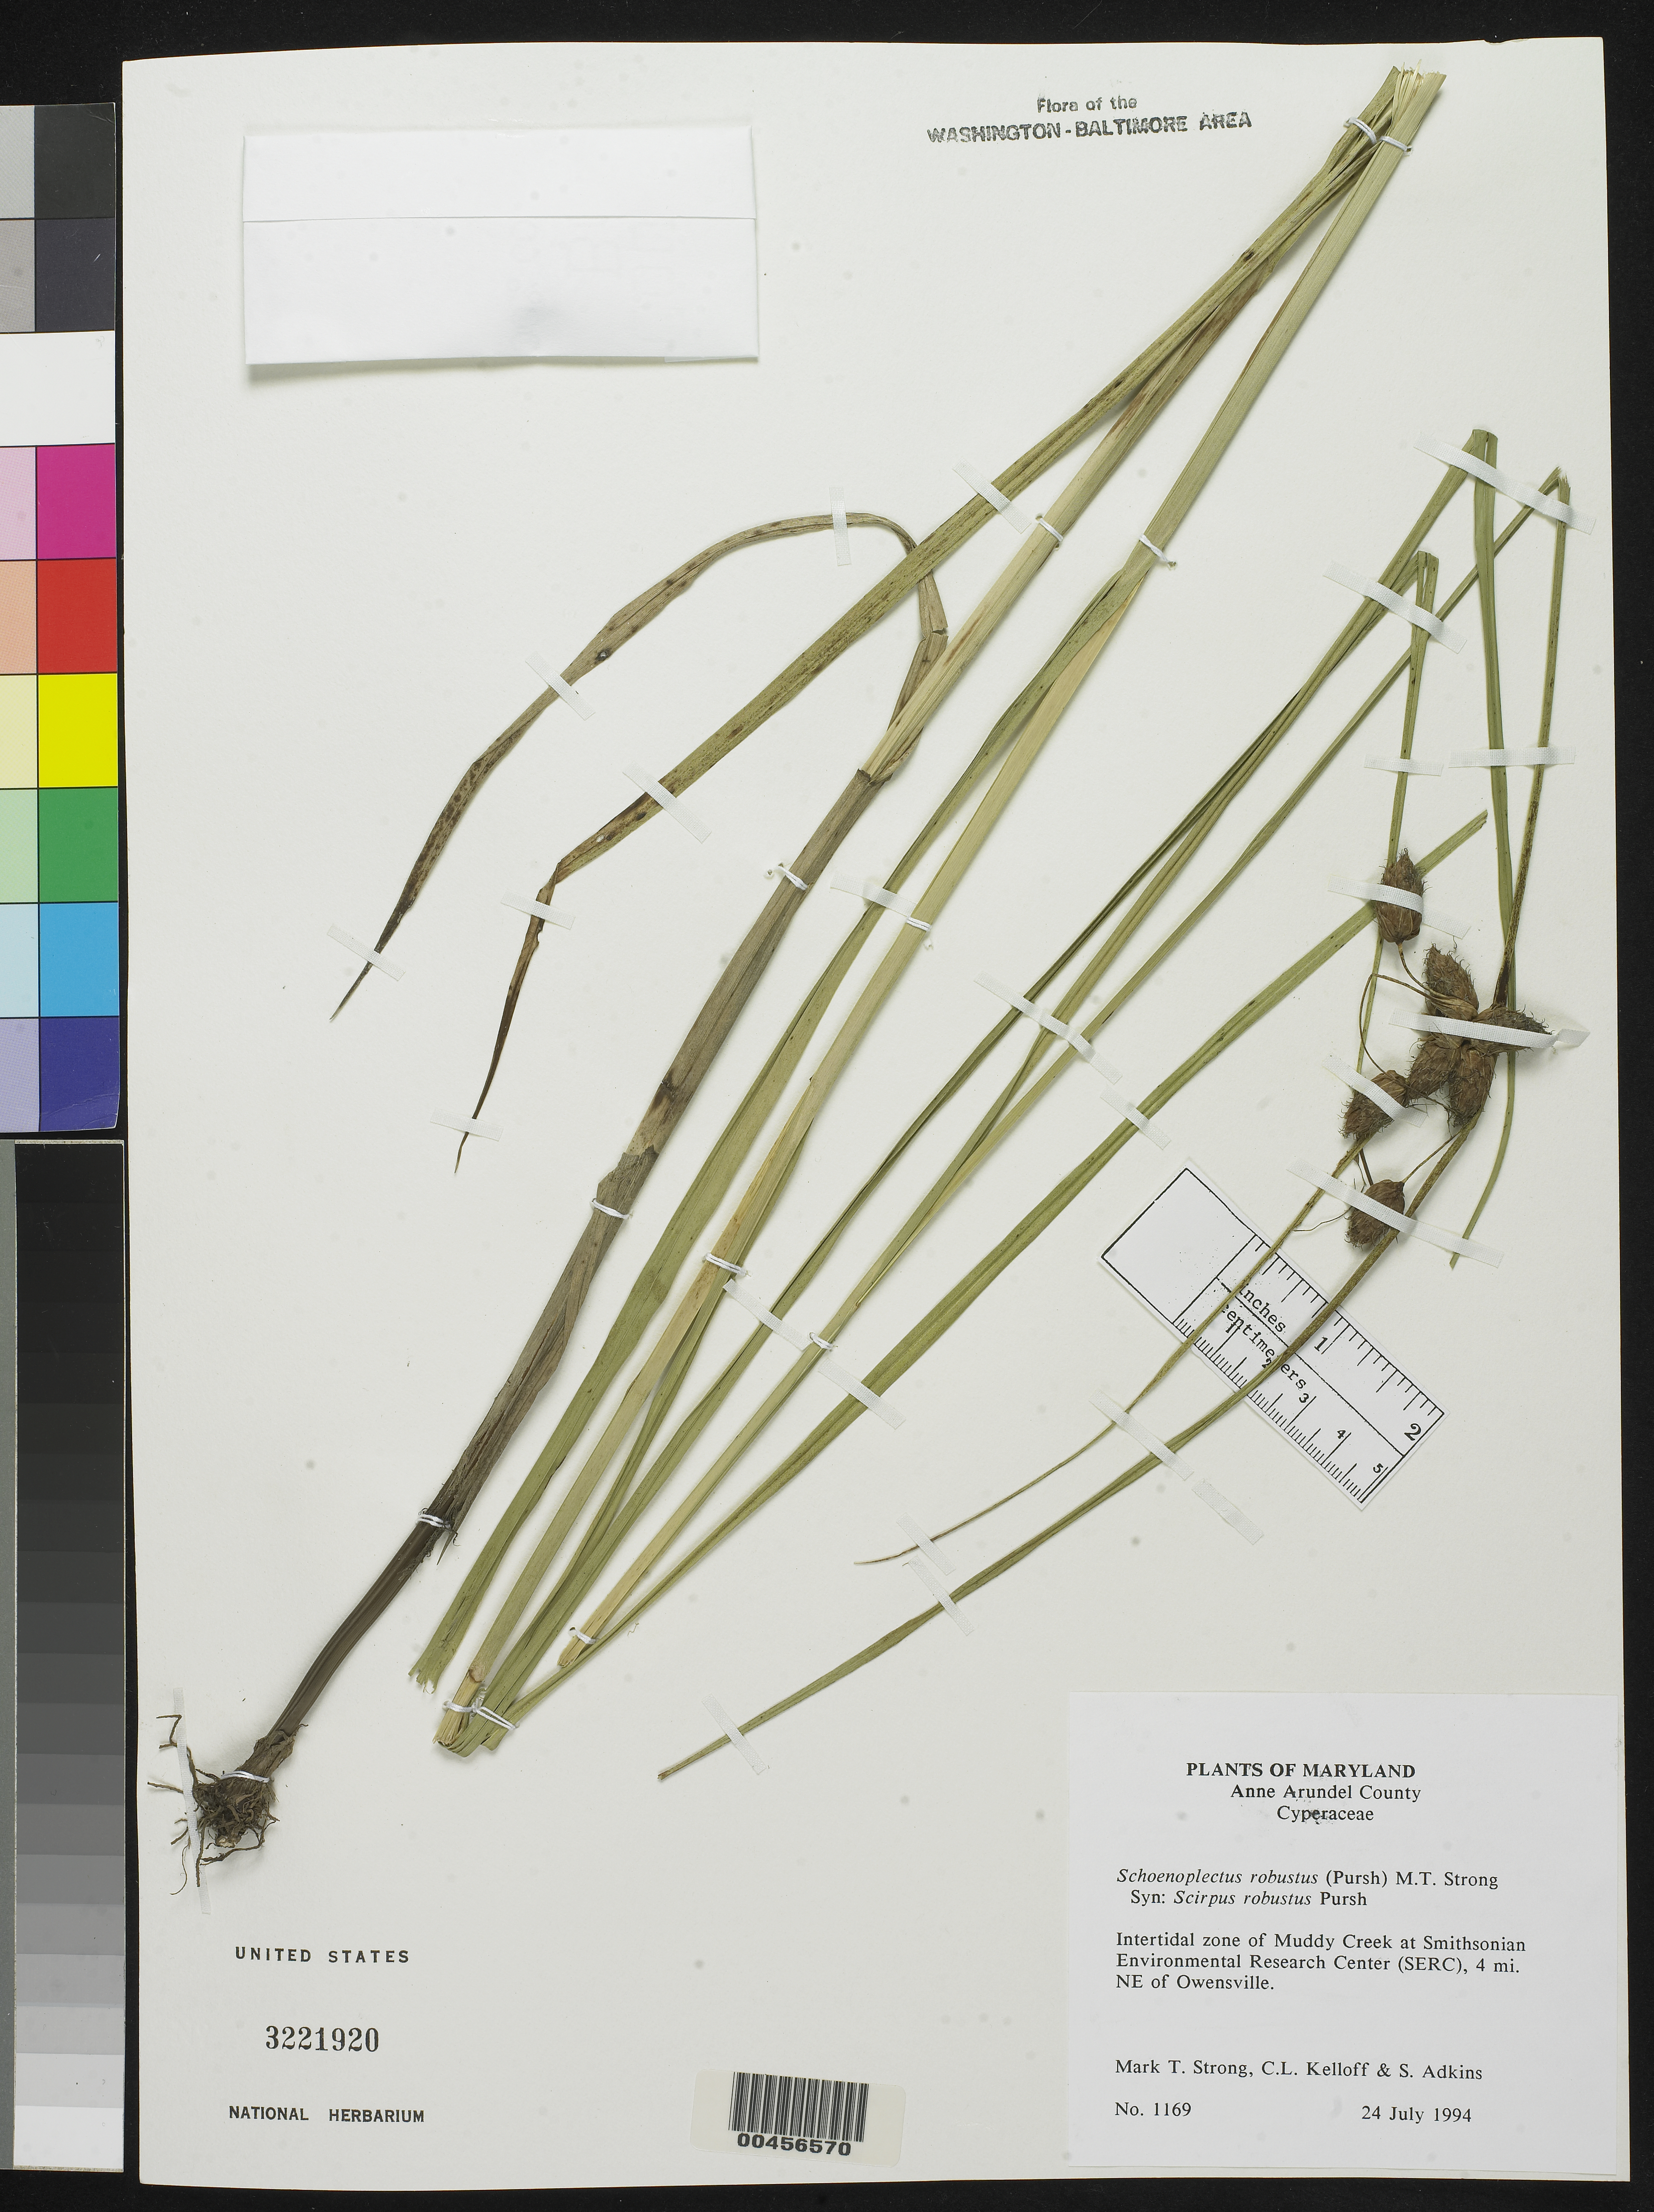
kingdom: Plantae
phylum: Tracheophyta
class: Liliopsida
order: Poales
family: Cyperaceae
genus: Bolboschoenus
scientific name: Bolboschoenus robustus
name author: (Pursh) Soják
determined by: Strong, M. T., (US), Smithsonian Institution - National Museum of Natural History (UNITED STATES)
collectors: M. T. Strong, C. L. Kelloff & S. Adkins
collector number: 1169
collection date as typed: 24 Jul 1994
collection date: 1994-07-24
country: United States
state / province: Maryland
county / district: Anne Arundel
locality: NE of Owensville, Smithsonian Environmental Research Center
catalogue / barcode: US 3221920